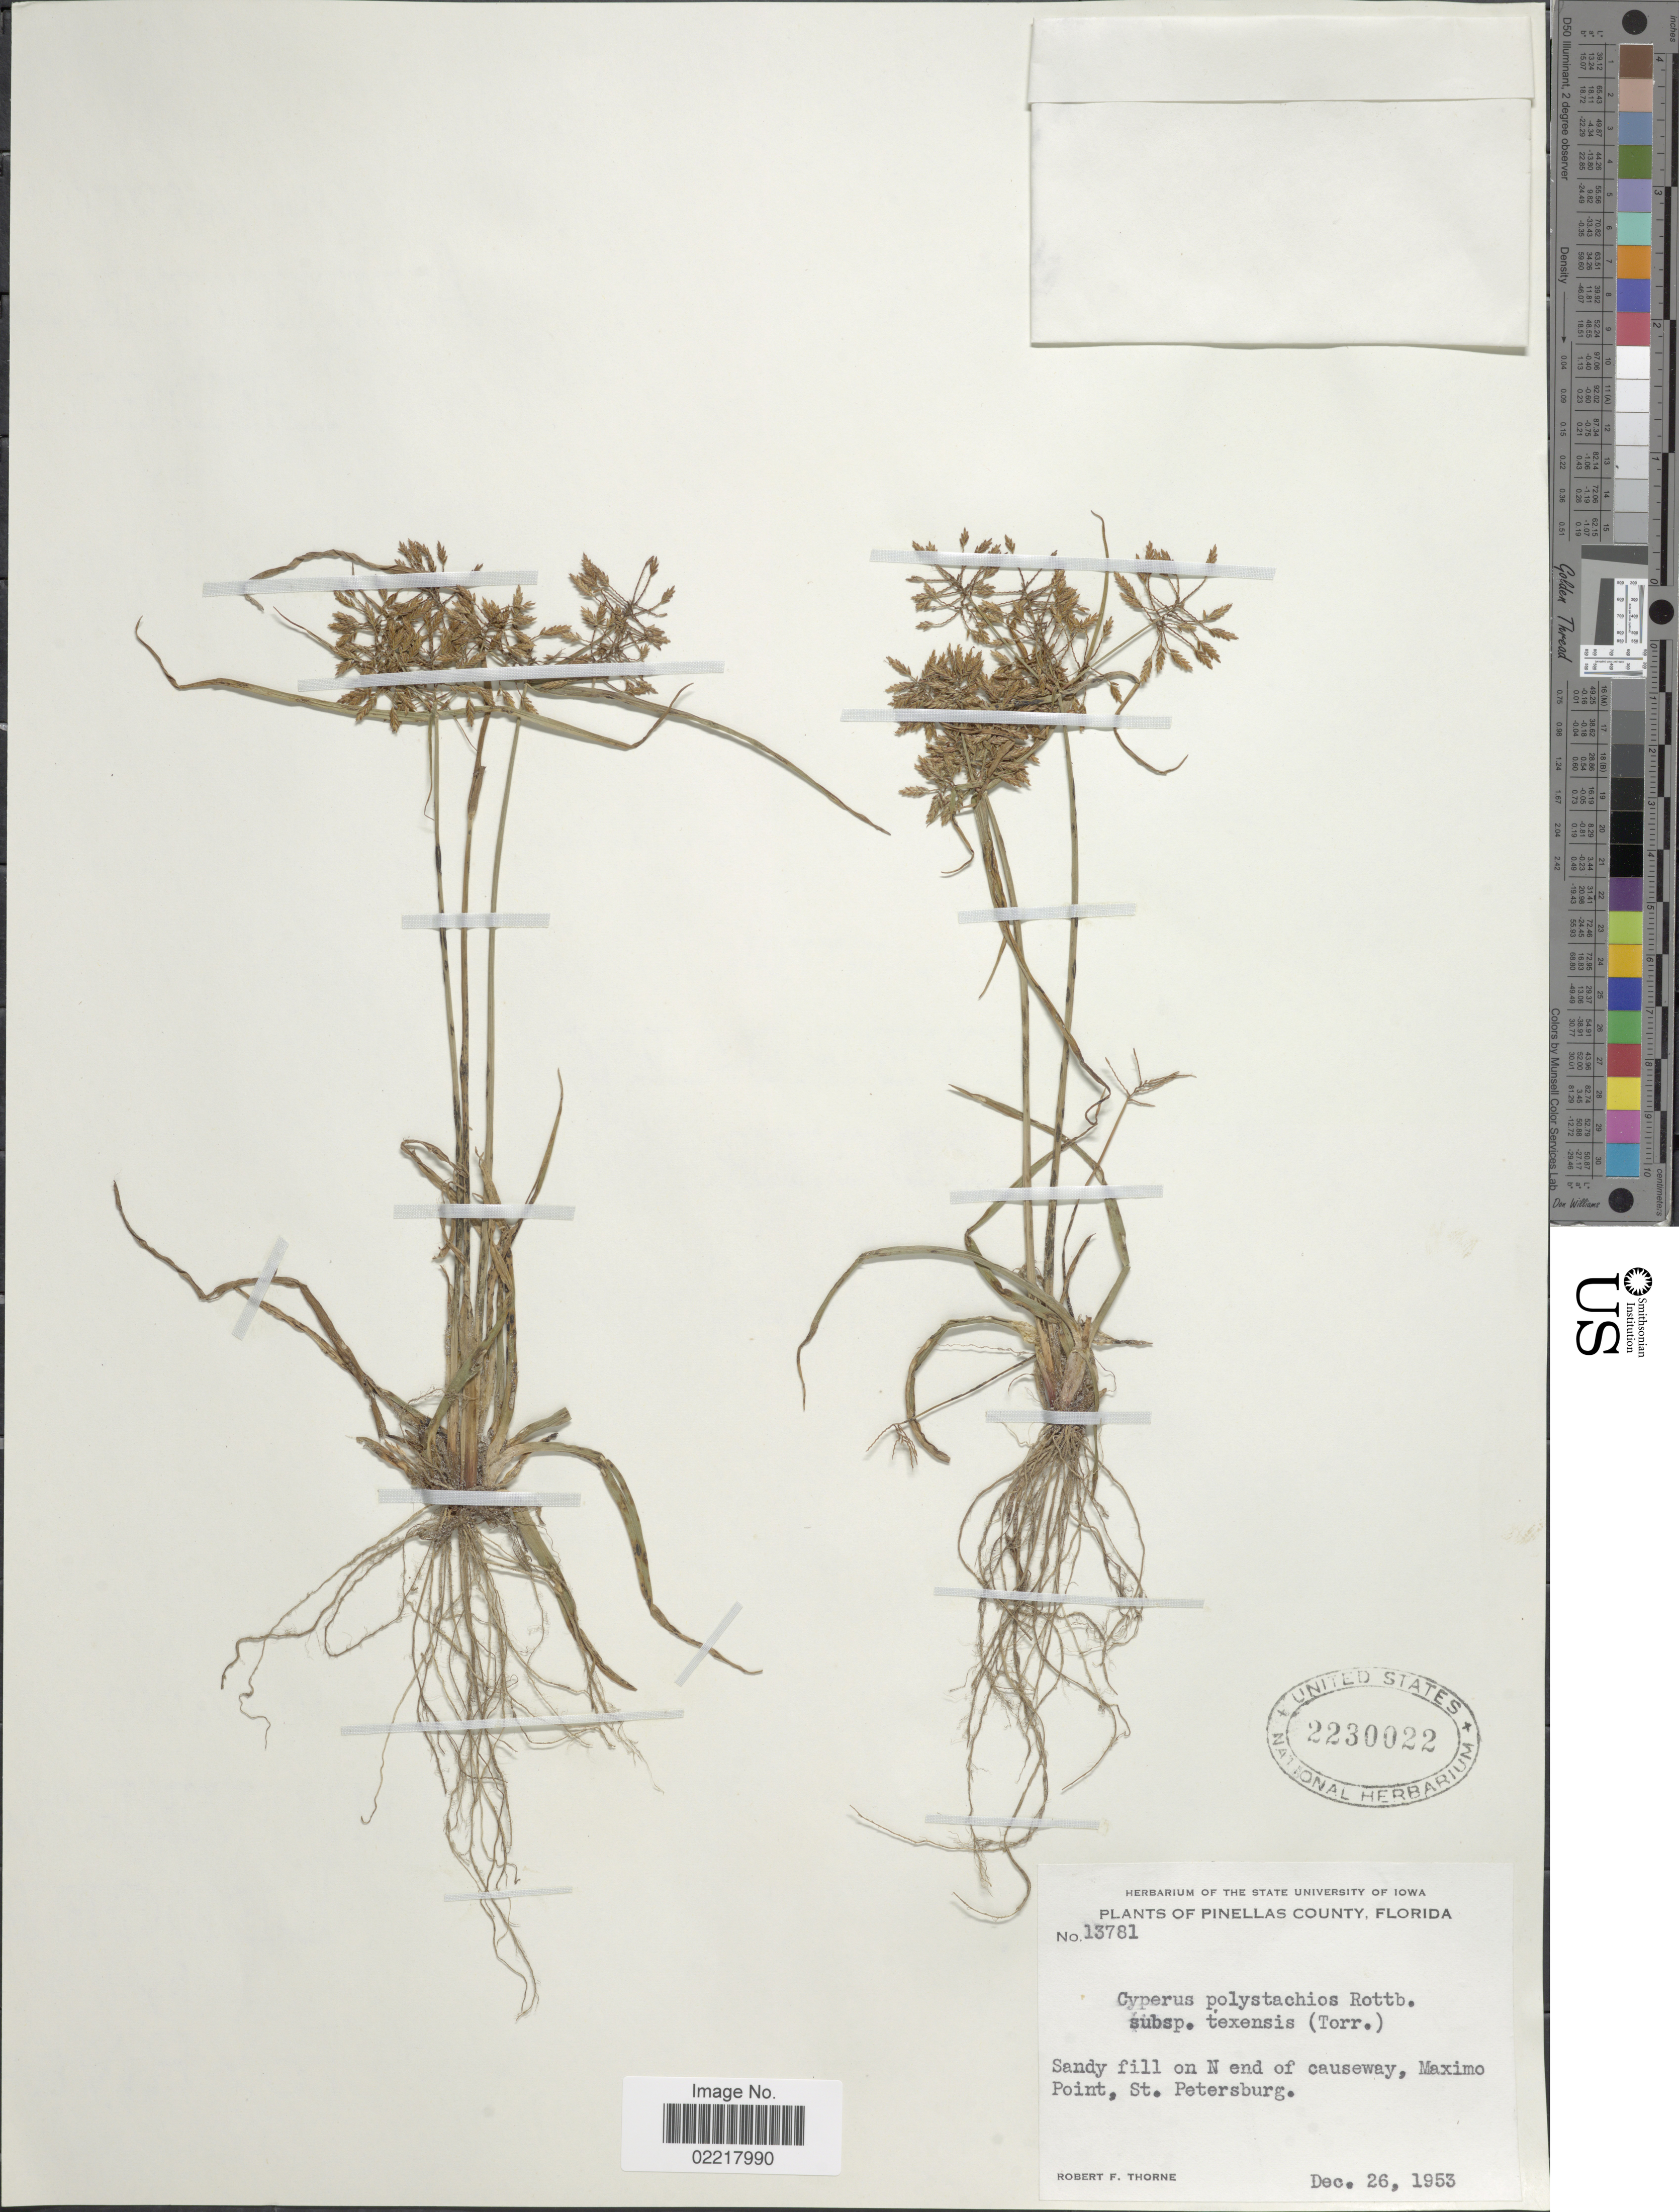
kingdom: Plantae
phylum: Tracheophyta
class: Liliopsida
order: Poales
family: Cyperaceae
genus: Cyperus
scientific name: Cyperus polystachyos var. texensis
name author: (Torr.) Fernald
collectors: R. F. Thorne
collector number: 13781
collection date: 1953-12-26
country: United States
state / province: Florida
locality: Pinellas County, Sandy fill on N end causeway, Maximo Point, St Petersburg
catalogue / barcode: US 2230022